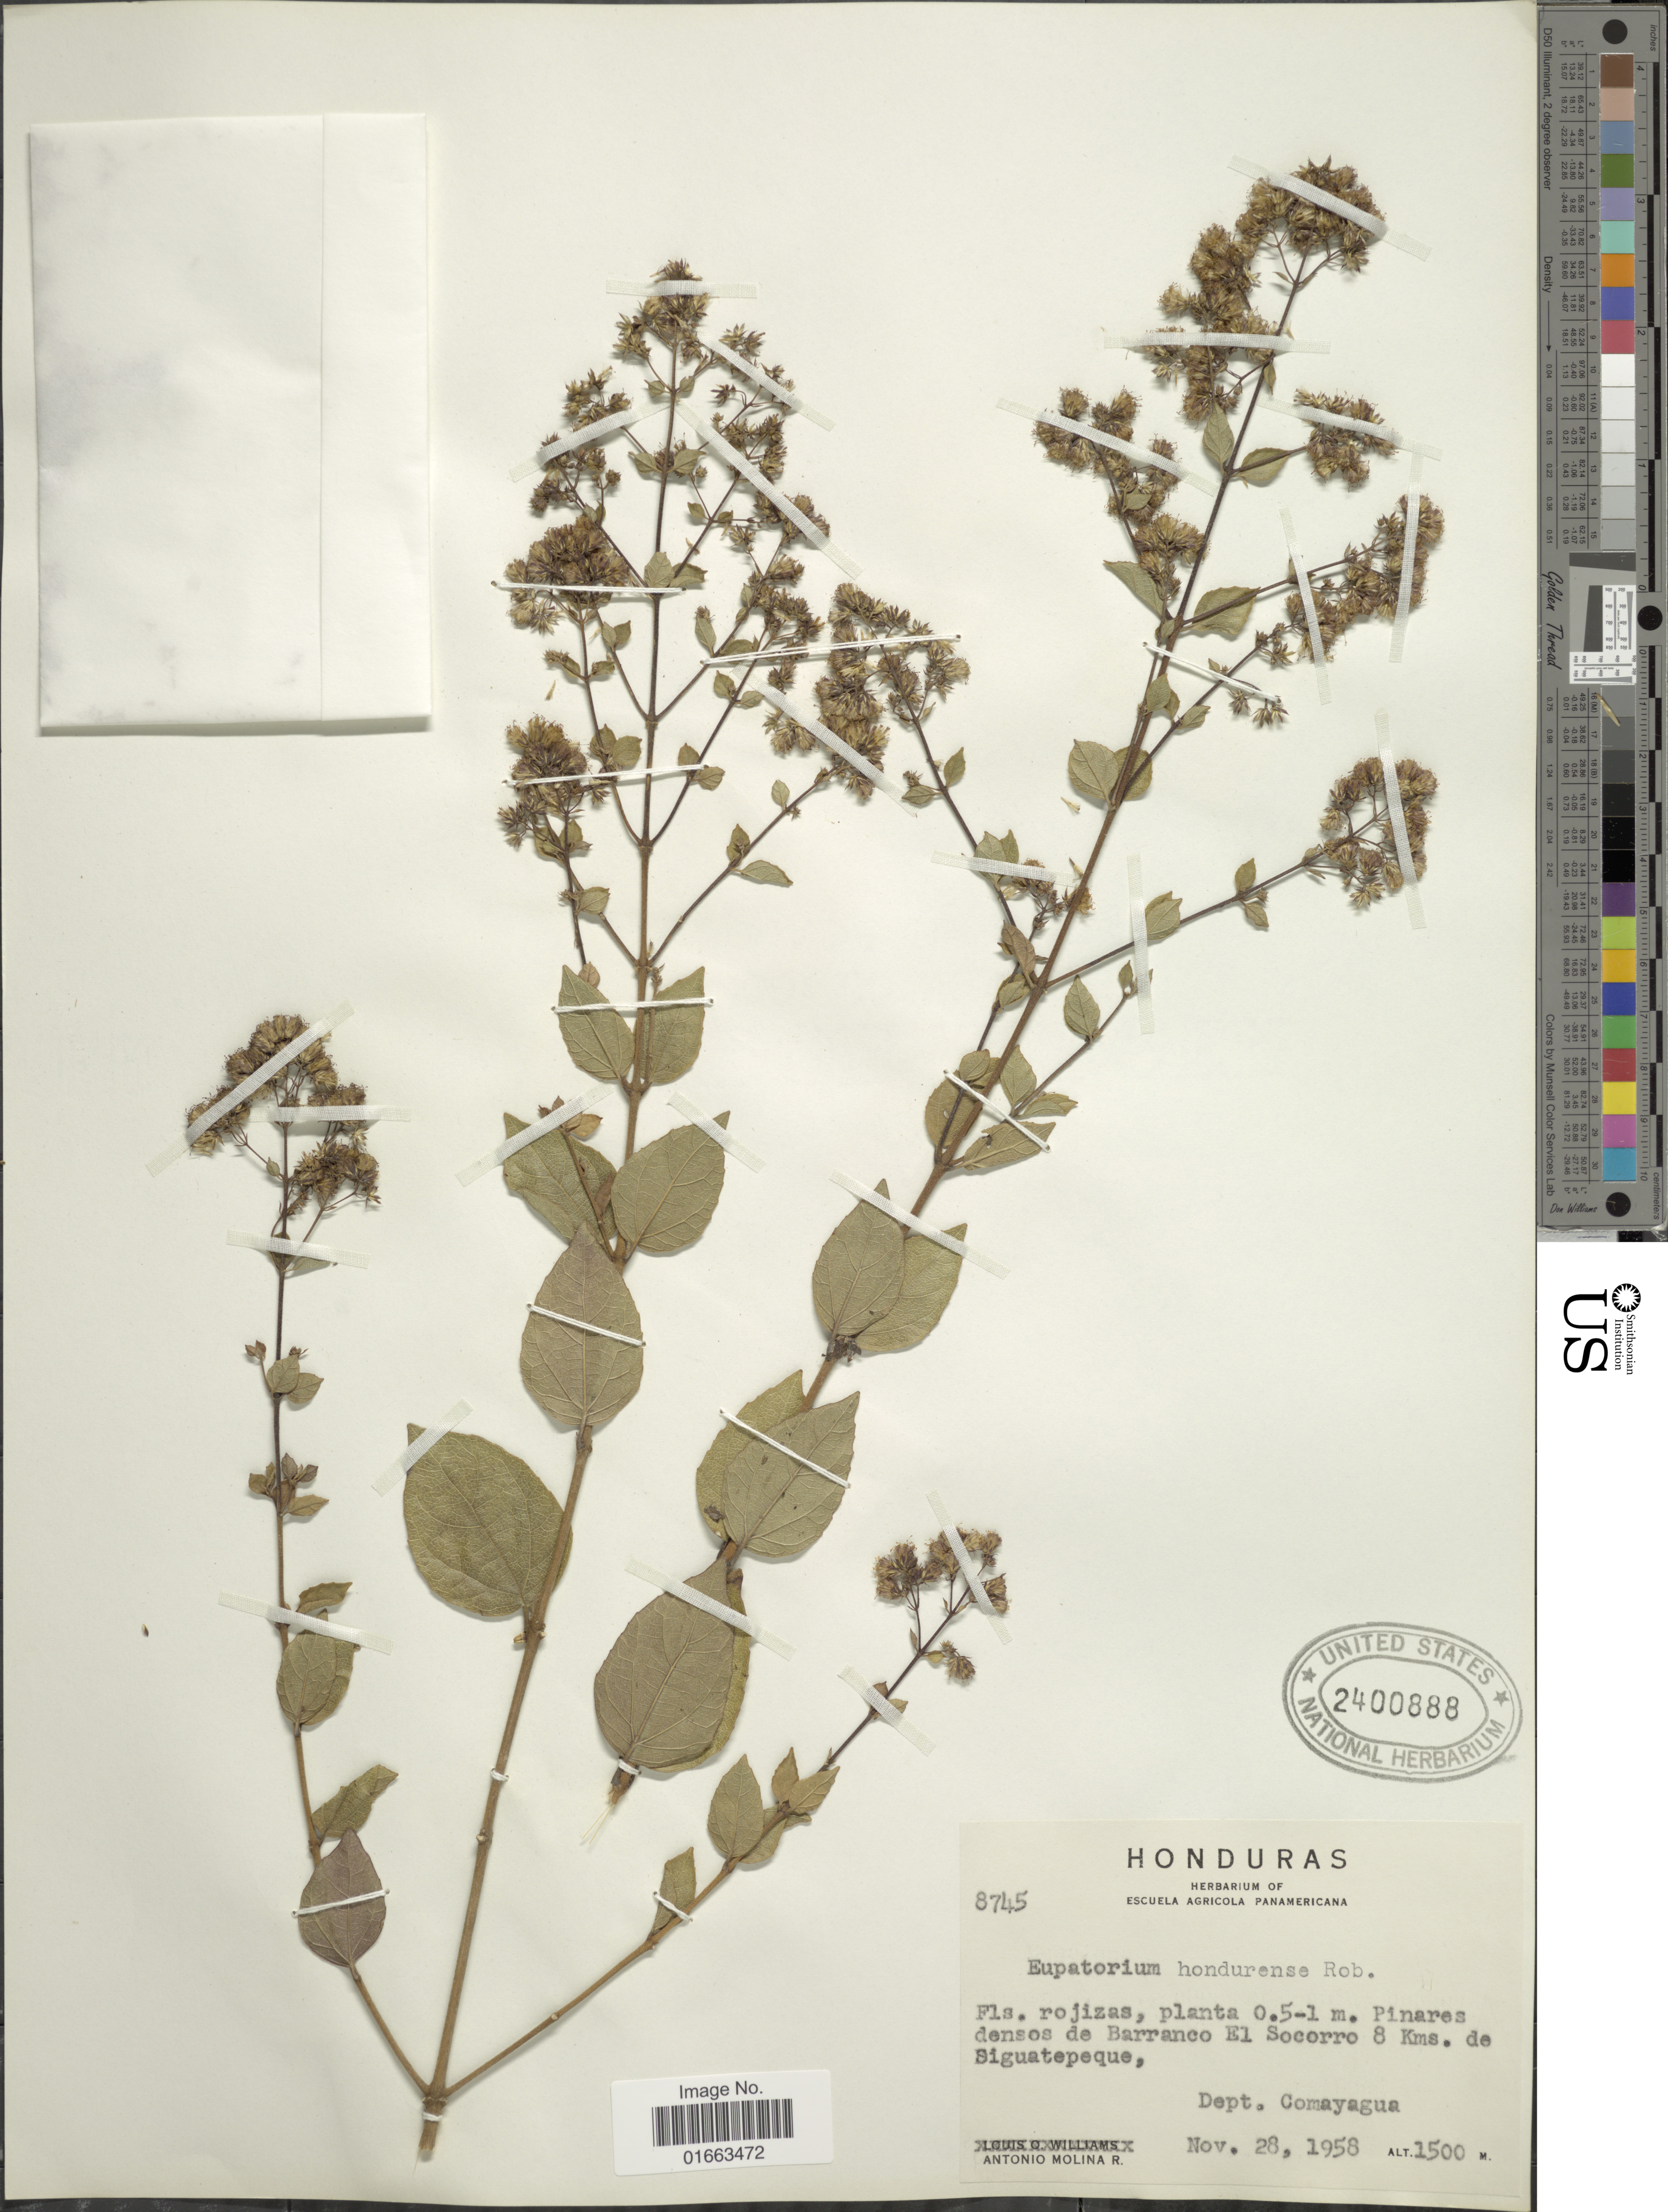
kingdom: Plantae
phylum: Tracheophyta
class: Magnoliopsida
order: Asterales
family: Asteraceae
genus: Koanophyllon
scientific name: Koanophyllon hondurensis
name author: (B.L. Rob.) R.M. King & H. Rob.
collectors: A. Molina R.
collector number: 8745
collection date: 1958-11-28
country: Honduras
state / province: Comayagua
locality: Pinares densos de Barranco El Socorro 8 kms. de Siguatepeque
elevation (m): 1500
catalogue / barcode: US 2400888